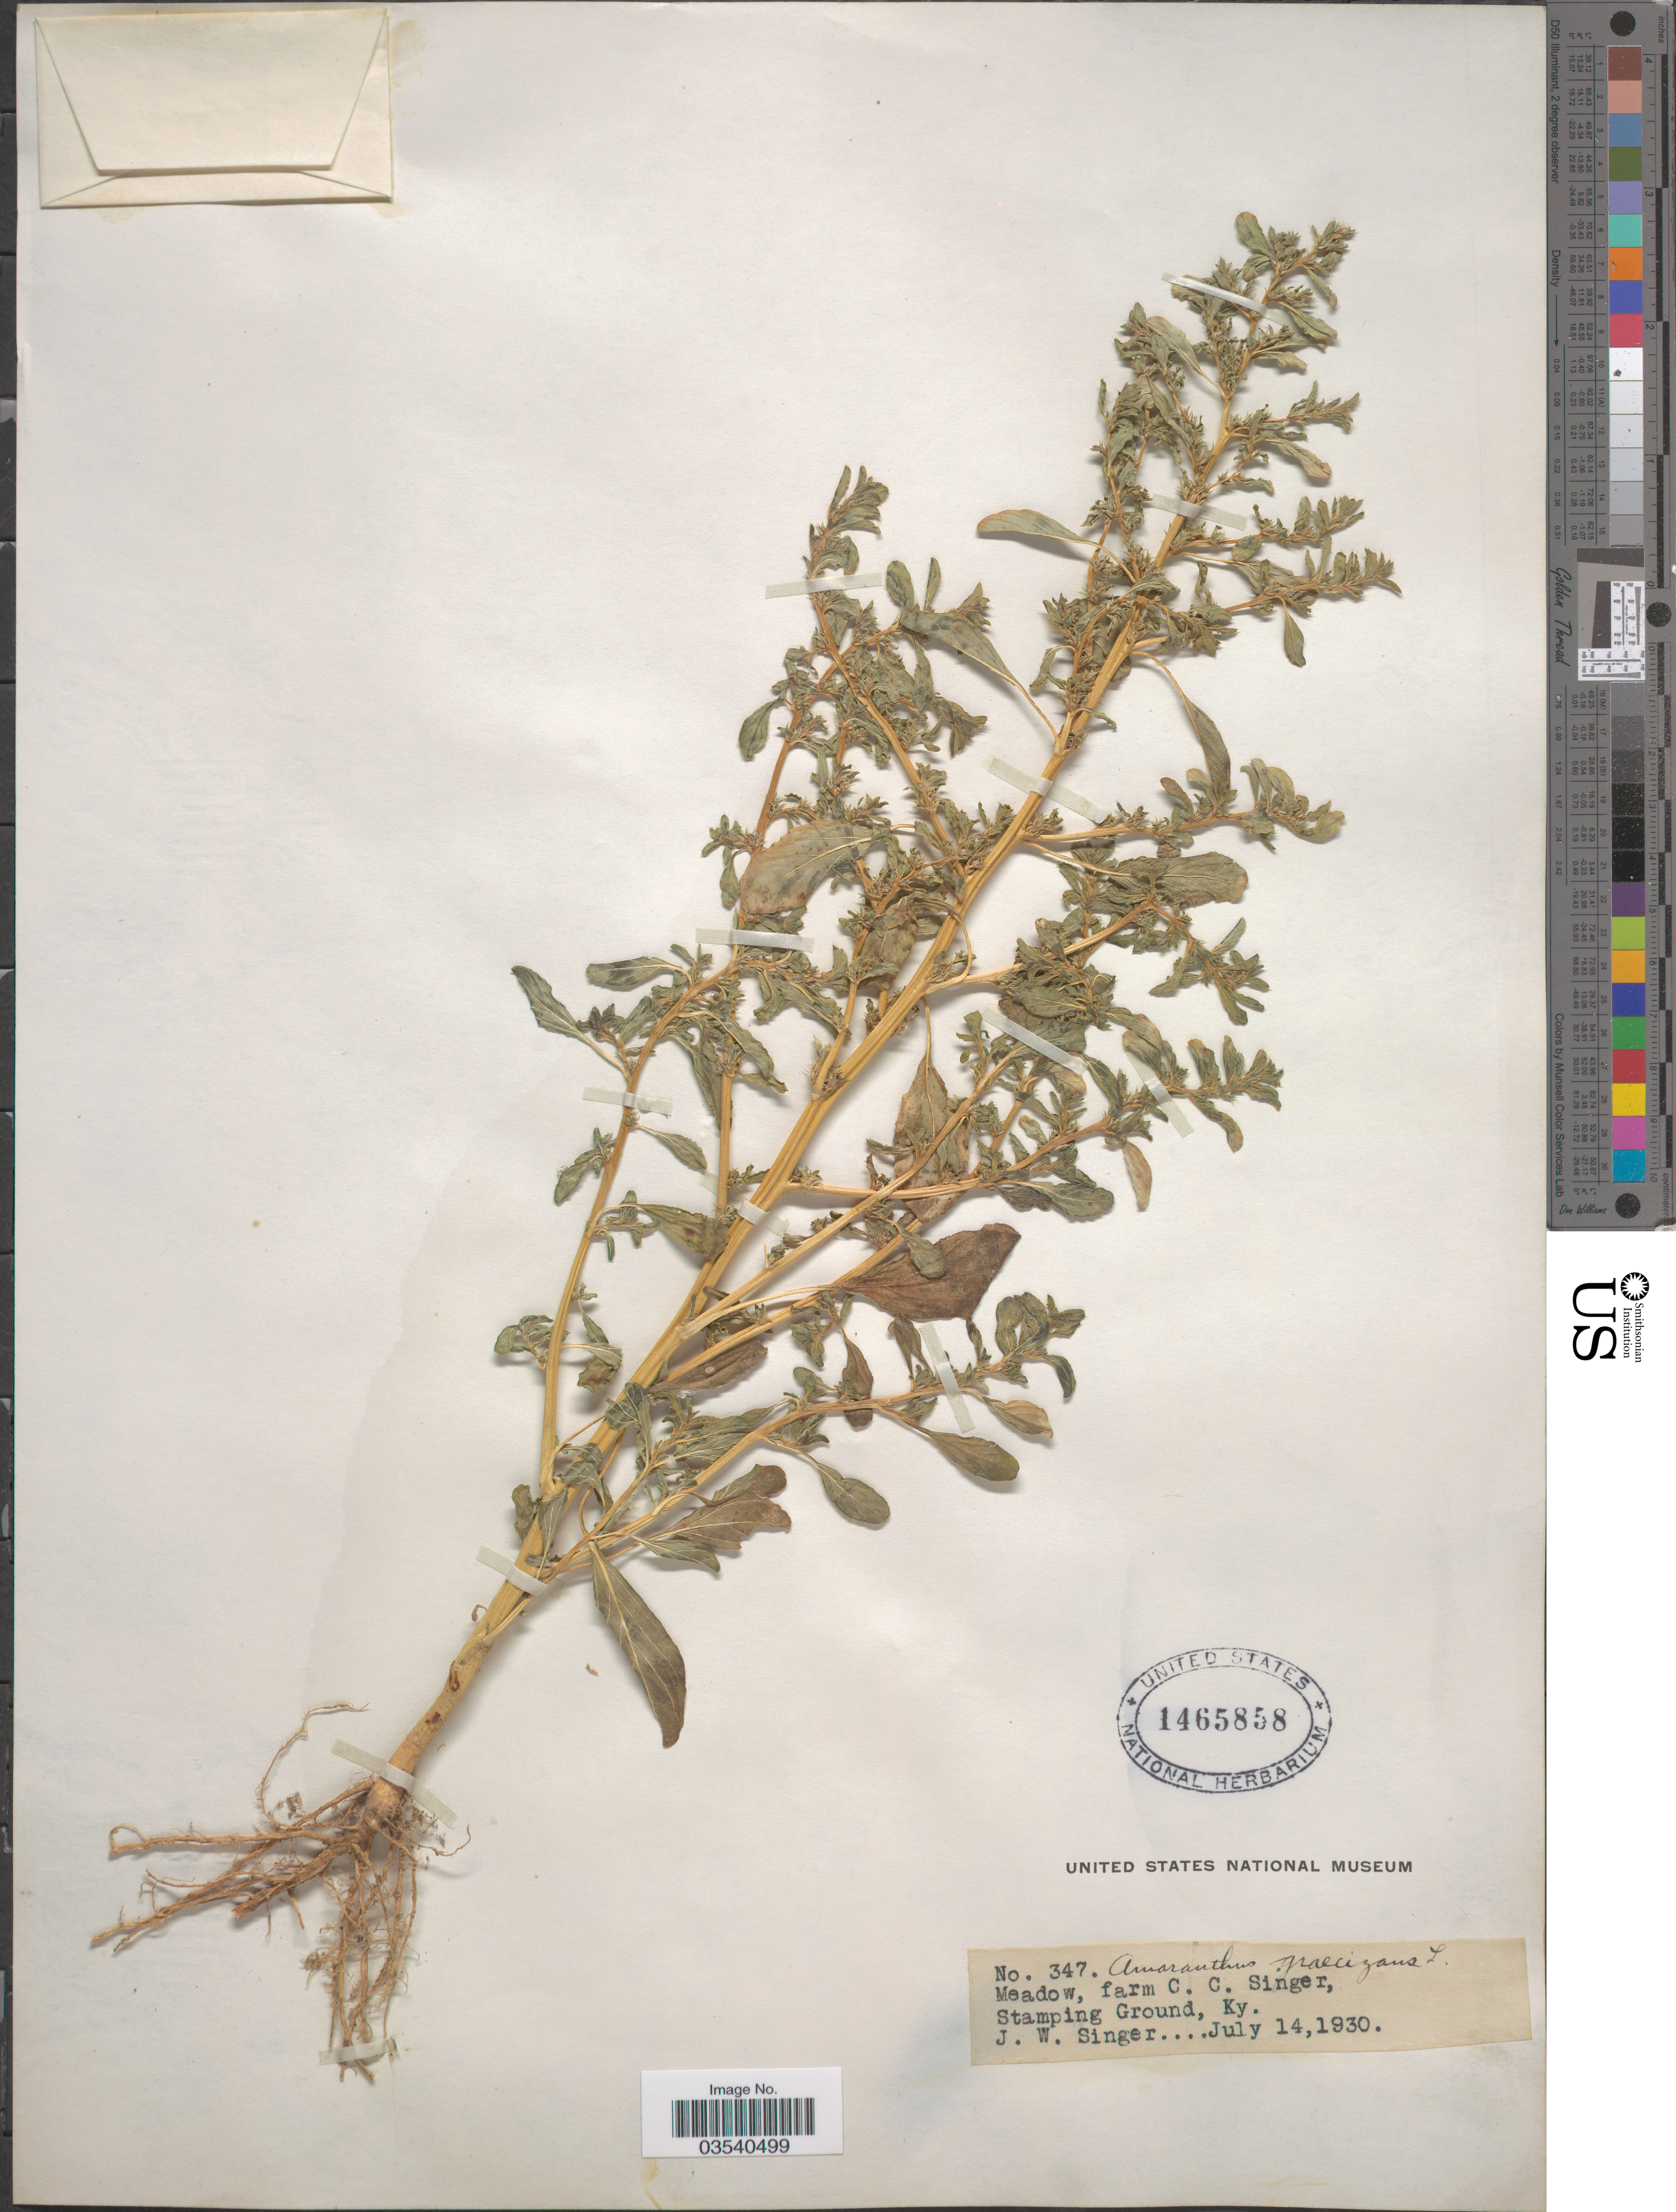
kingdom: Plantae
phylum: Tracheophyta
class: Magnoliopsida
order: Caryophyllales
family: Amaranthaceae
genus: Amaranthus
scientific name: Amaranthus graecizans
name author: L.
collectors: J. EW. Singer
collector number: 347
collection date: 1930-07-14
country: United States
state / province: Kentucky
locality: Meadow, farm C. C. Singer, Stamping Ground.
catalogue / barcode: US 1465858